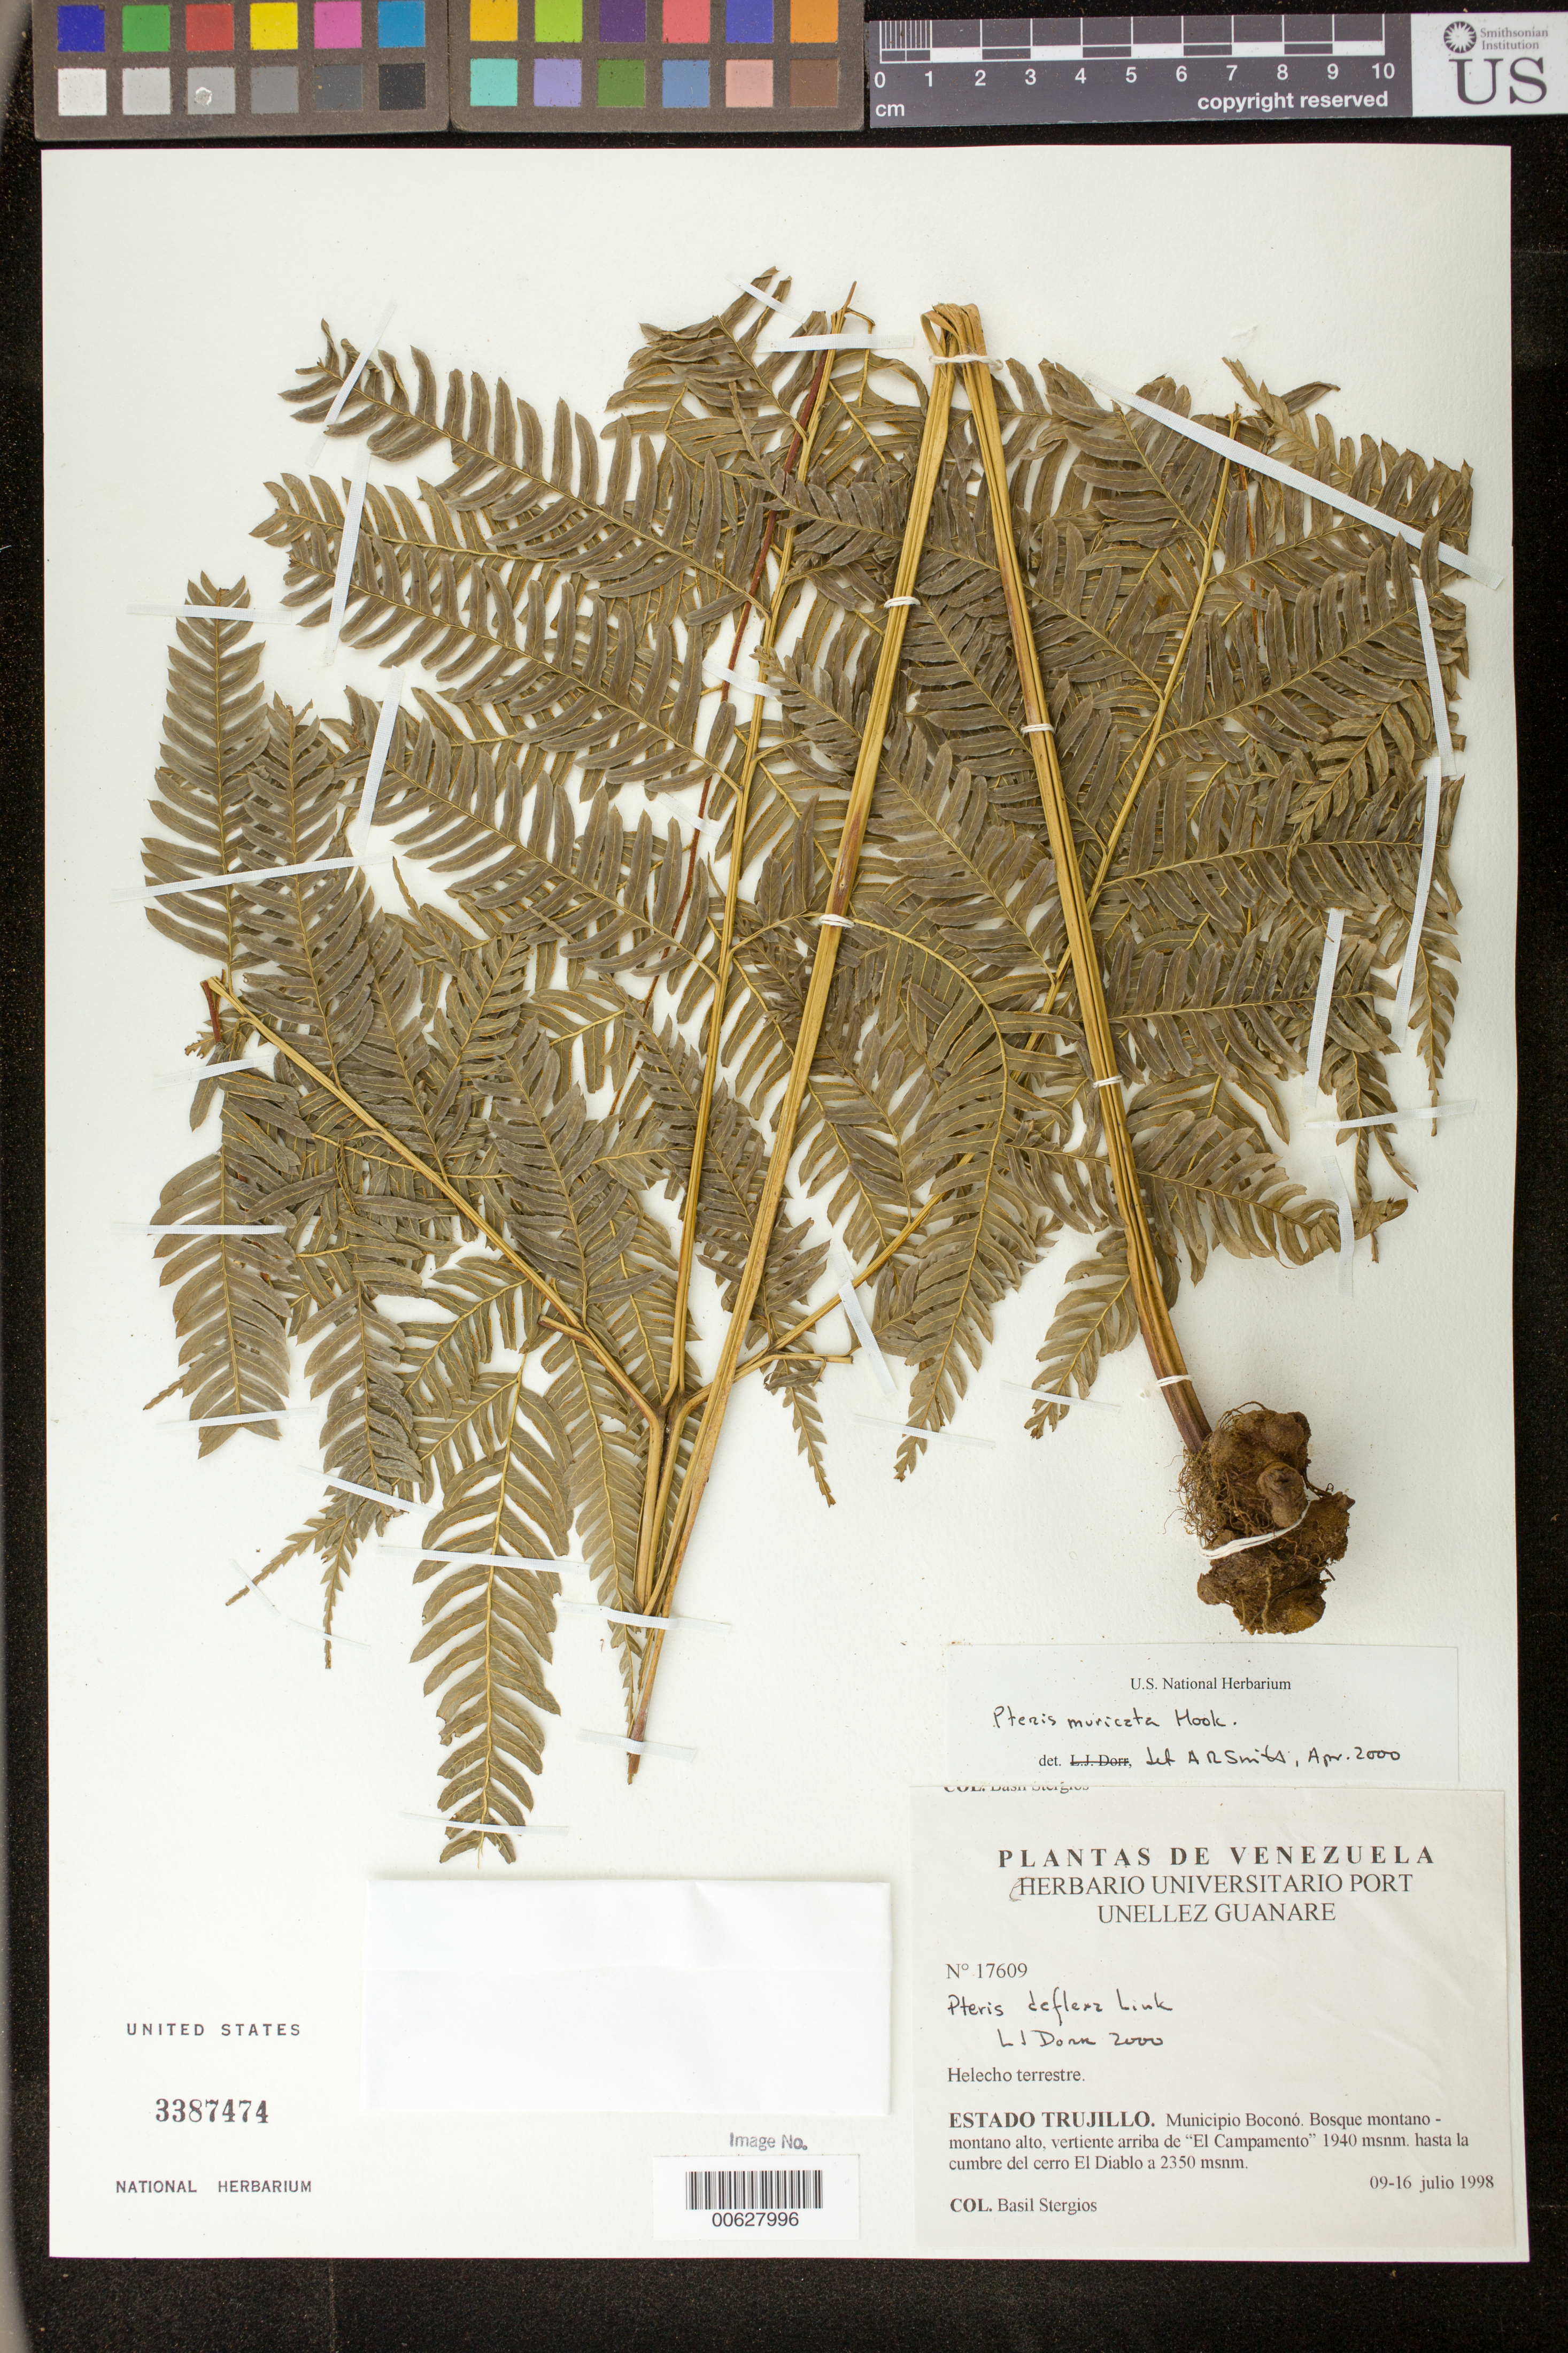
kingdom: Plantae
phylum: Tracheophyta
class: Polypodiopsida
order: Polypodiales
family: Pteridaceae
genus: Pteris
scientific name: Pteris muricata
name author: Rosenst.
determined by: Smith, Alan R., (UC)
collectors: B. G. Stergios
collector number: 17609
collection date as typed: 09 Jul 1998 to 16 Jul 1998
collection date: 1998-07-09/1998-07-16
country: Venezuela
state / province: Trujillo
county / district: Boconó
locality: Vertiente arriba de El Campamento 1940 m hasta la cumbre del cerro El Diablo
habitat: Bosque mantano - montano alto.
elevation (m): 1940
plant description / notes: PORT, UC, US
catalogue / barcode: US 3387474